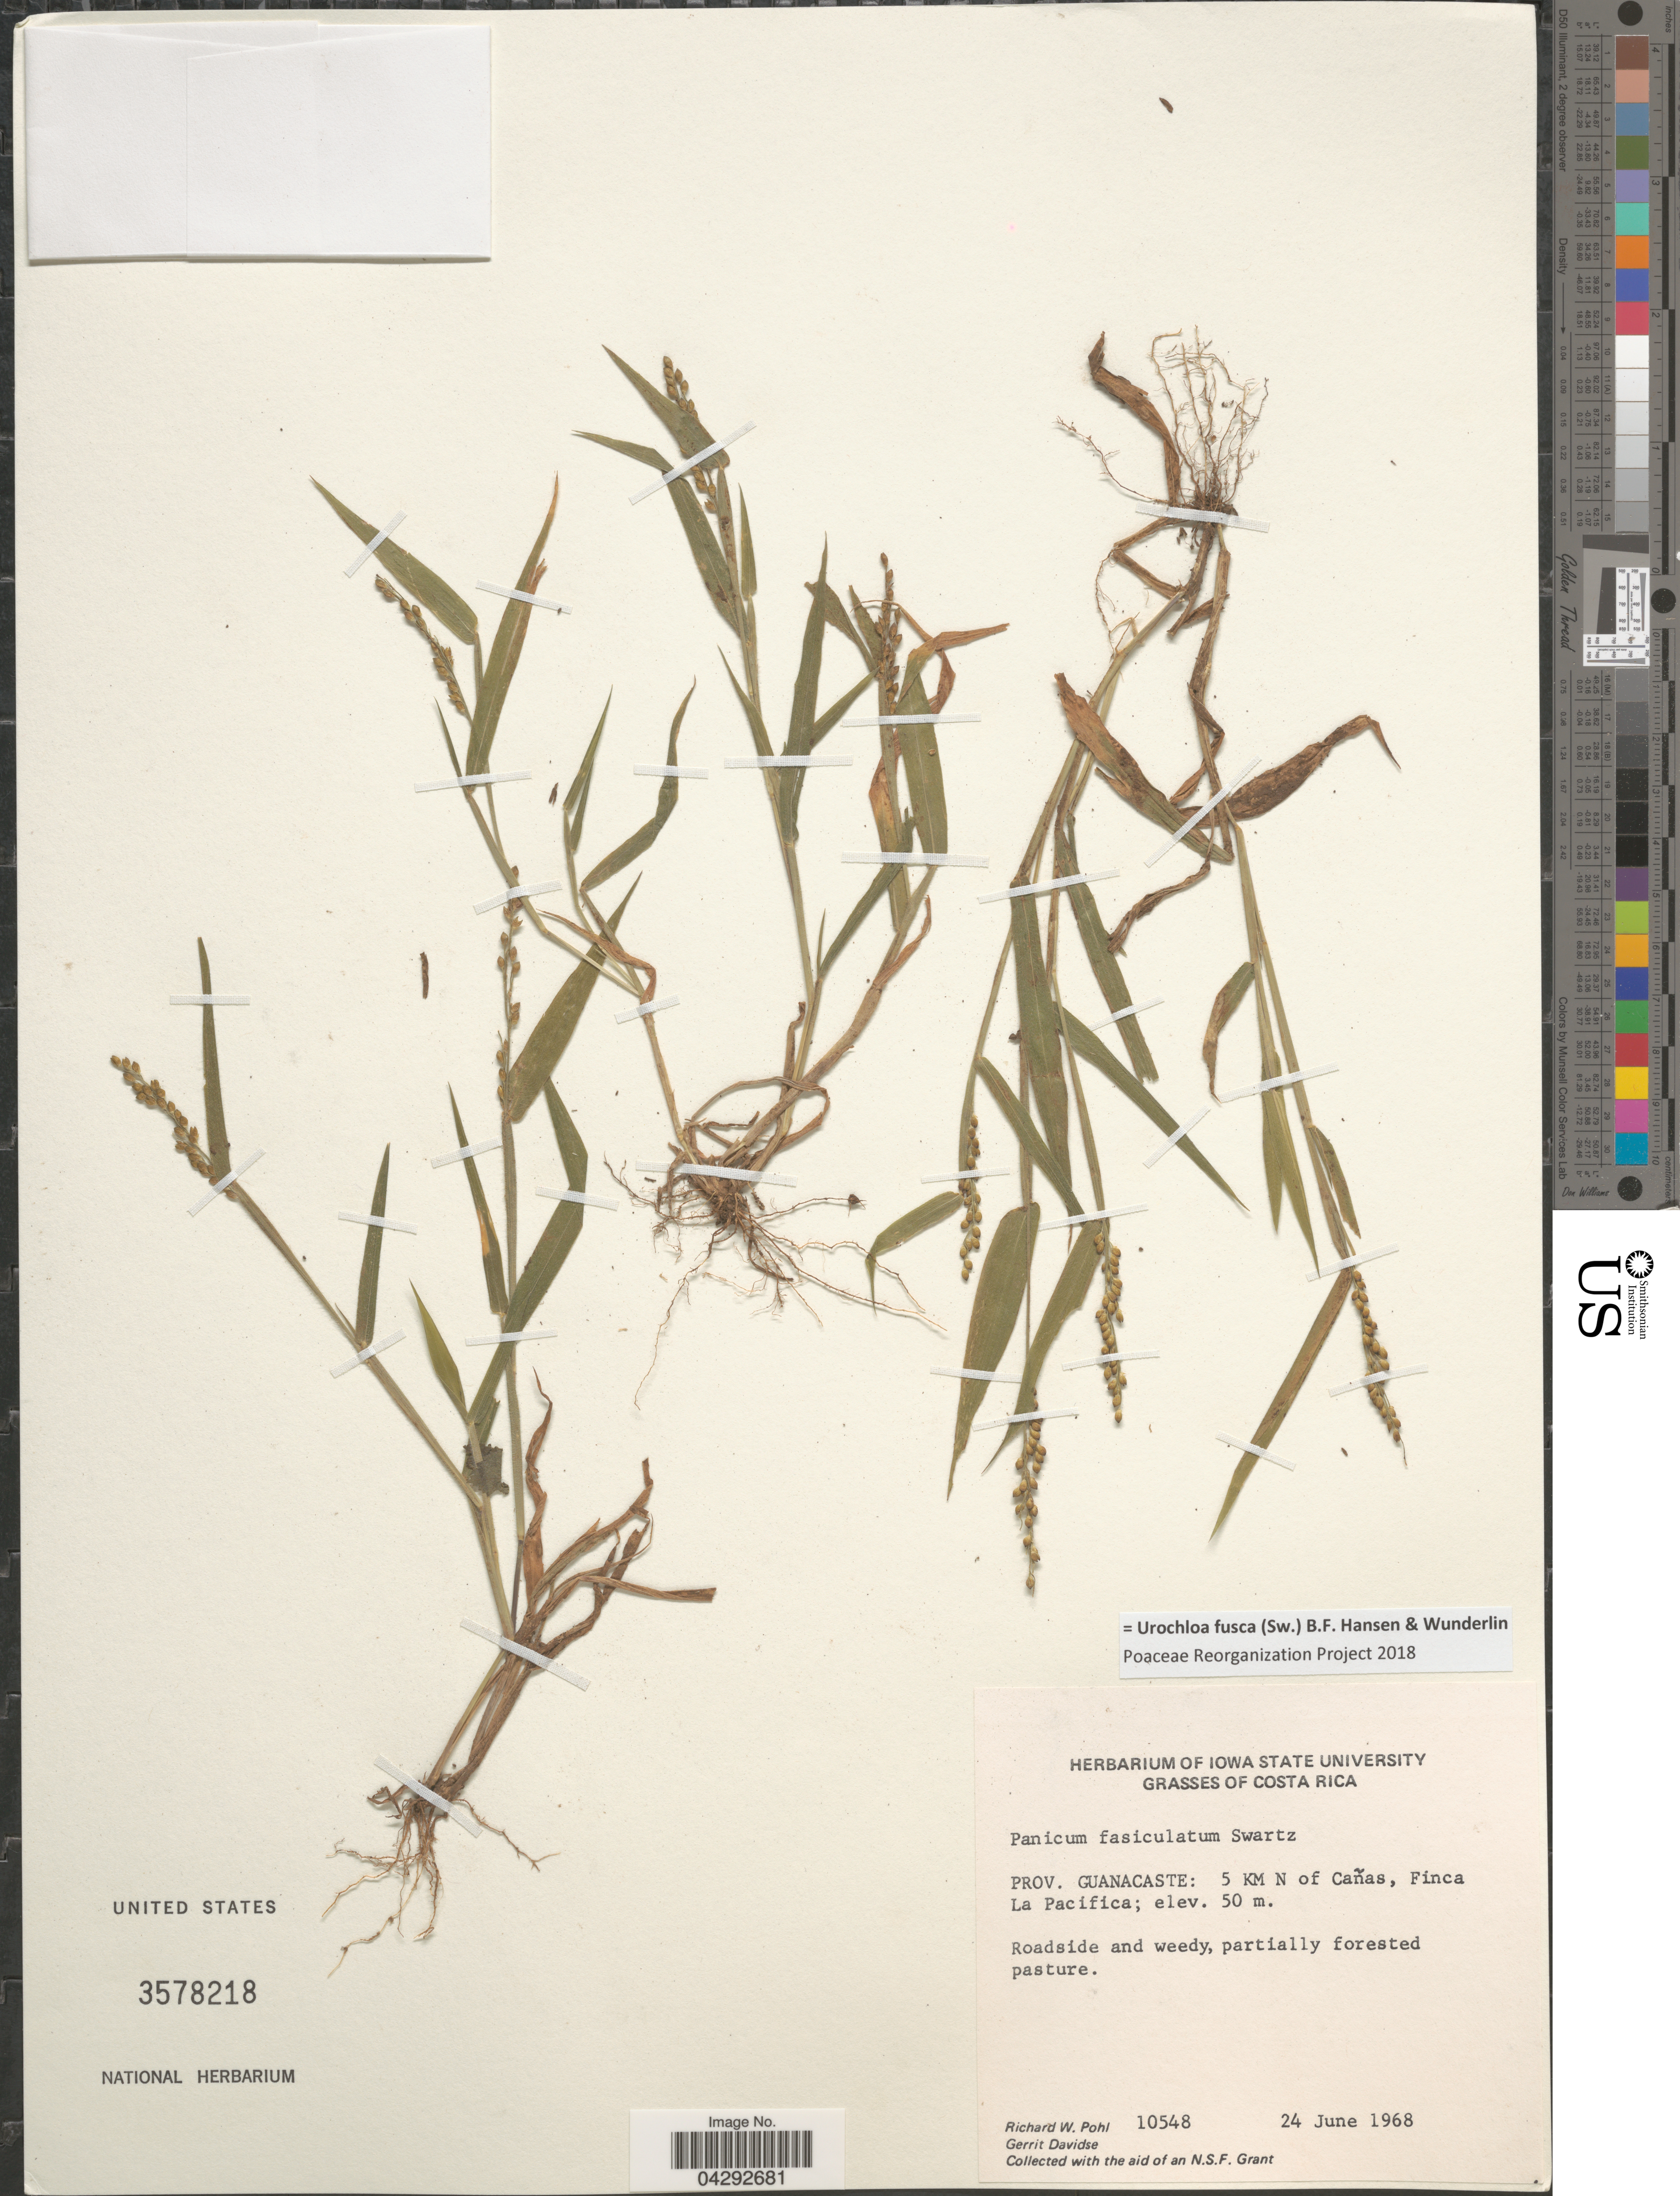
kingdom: Plantae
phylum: Tracheophyta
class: Liliopsida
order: Poales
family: Poaceae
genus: Urochloa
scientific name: Urochloa fusca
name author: (Sw.) B.F. Hansen & Wunderlin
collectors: R. W. Pohl & G. Davidse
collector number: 10548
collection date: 1968-06-24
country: Costa Rica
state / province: Guanacaste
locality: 5 KM N of Cañas, Finca La Pacifica.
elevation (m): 50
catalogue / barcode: US 3578218